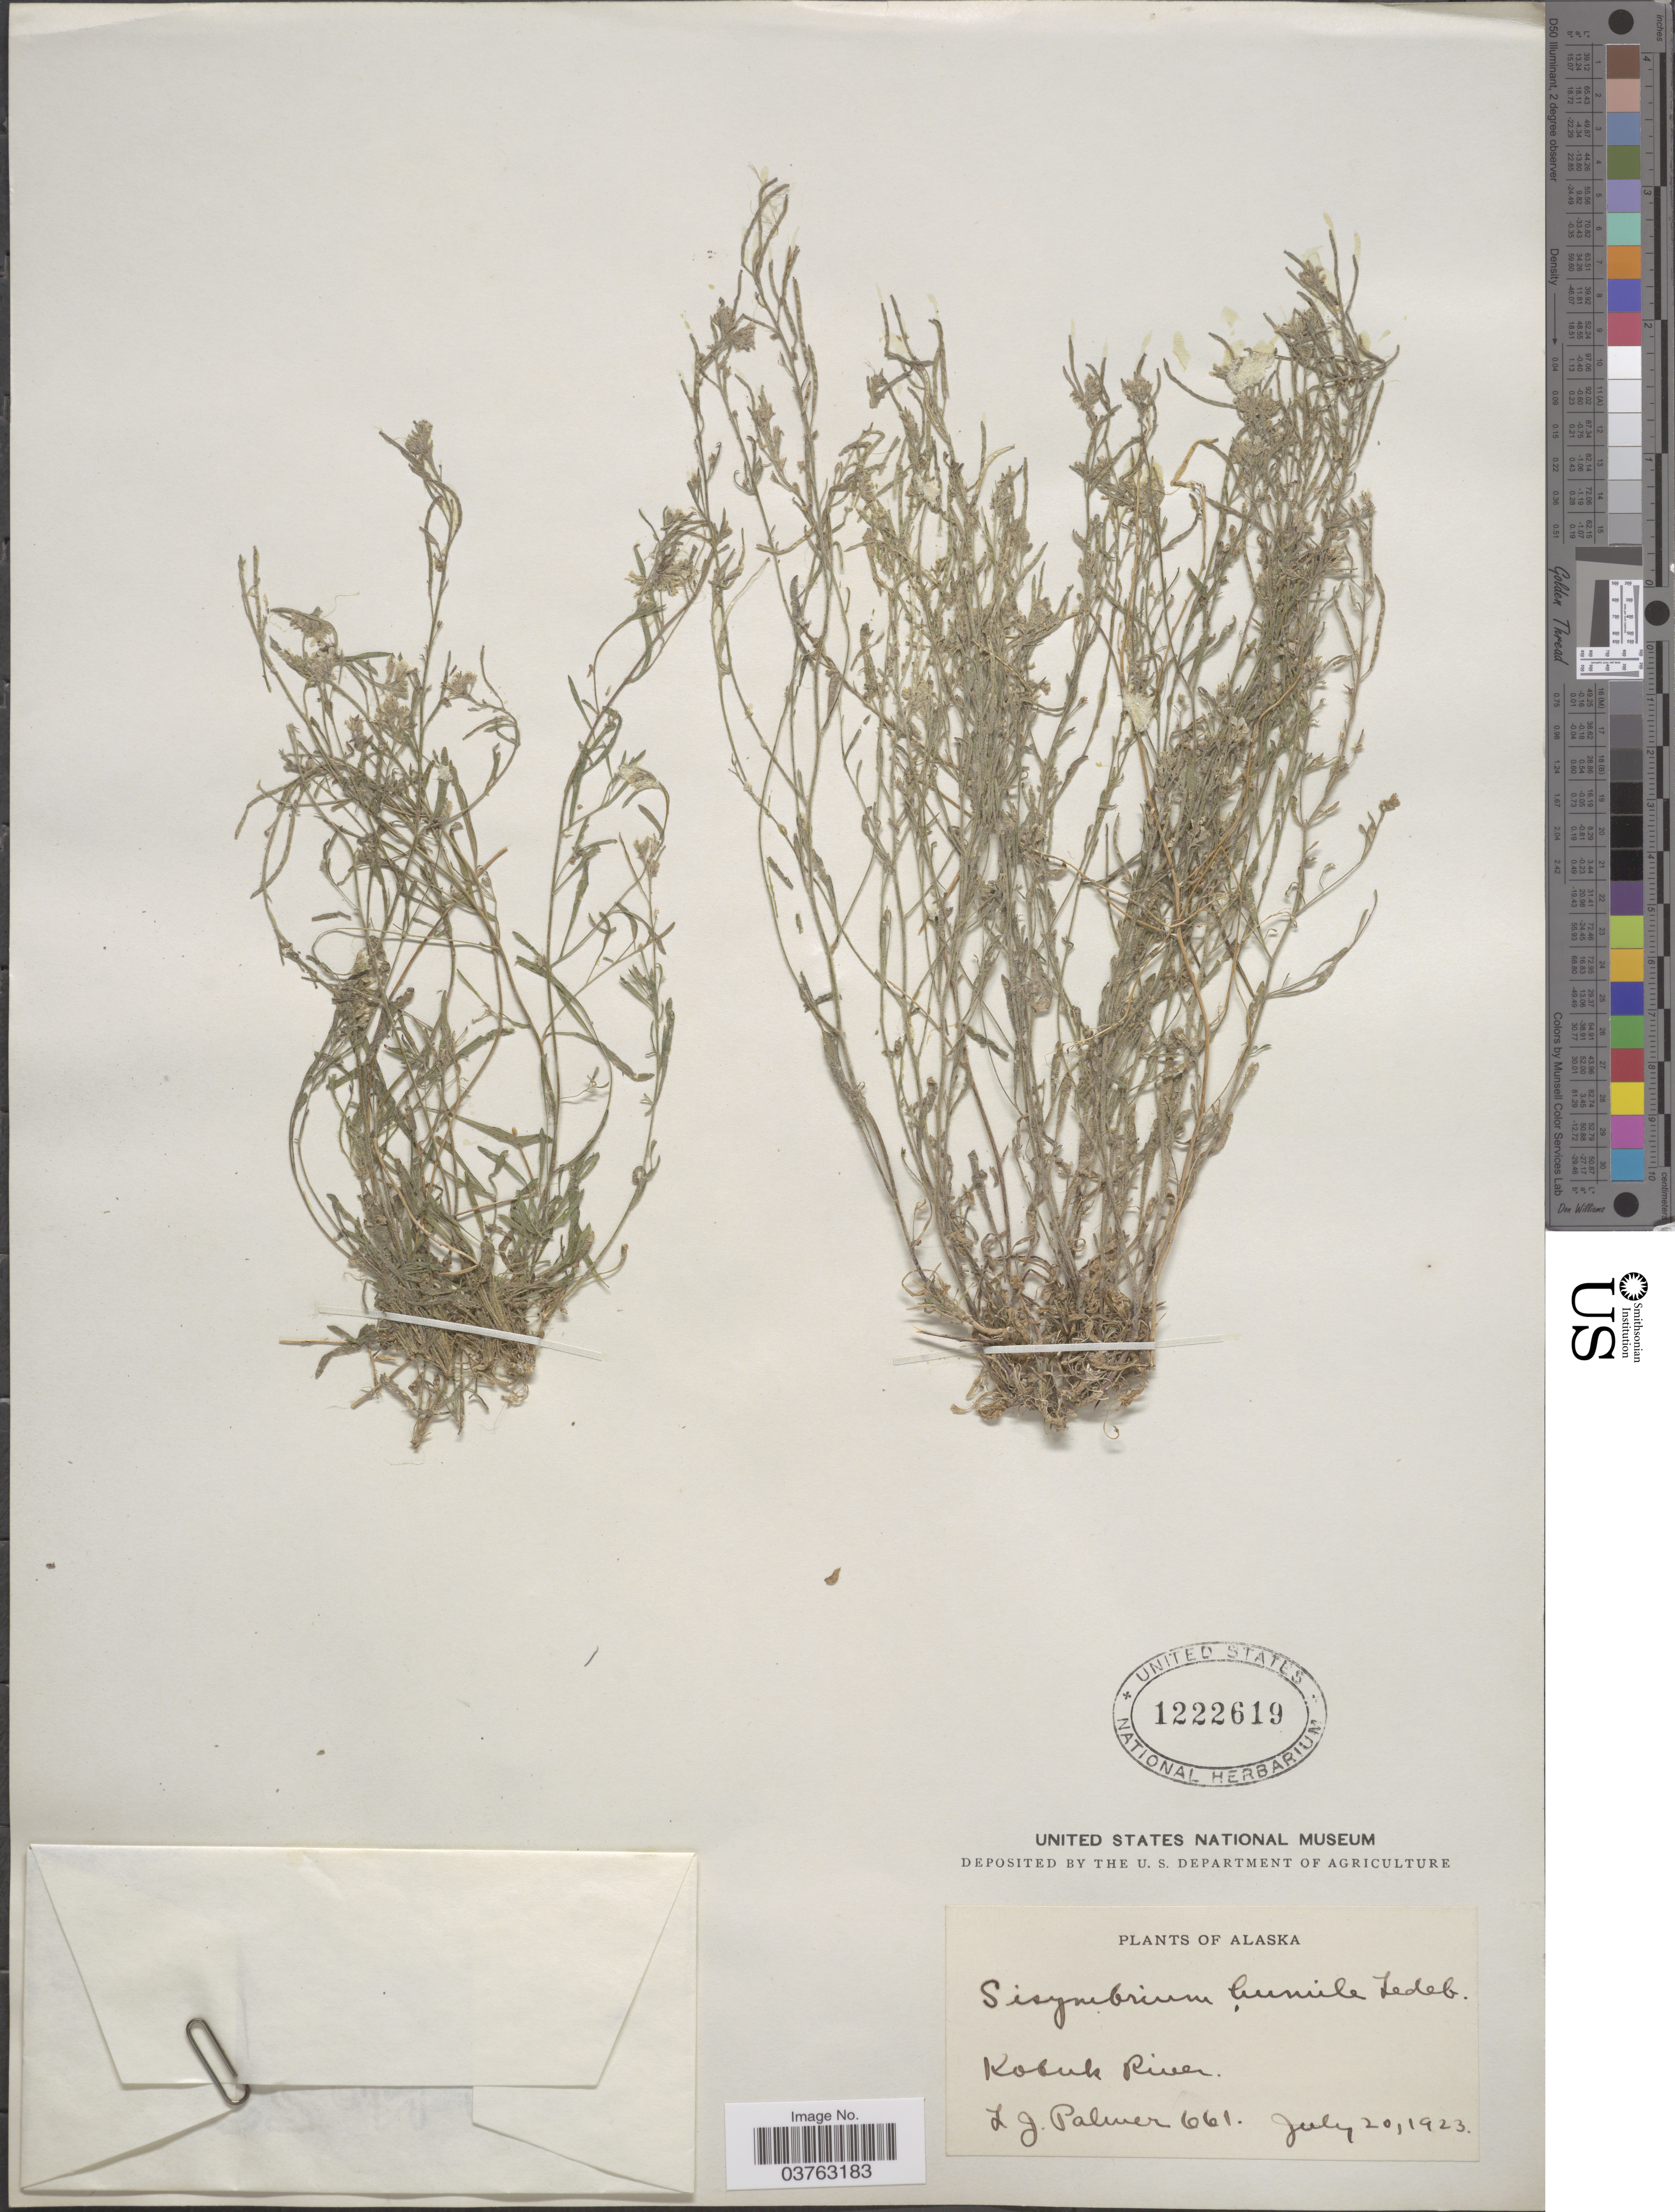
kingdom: Plantae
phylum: Tracheophyta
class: Magnoliopsida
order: Brassicales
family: Brassicaceae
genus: Neotorularia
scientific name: Neotorularia humilis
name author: (C.A. Mey.) Hedge & J. Léonard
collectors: L. J. Palmer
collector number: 661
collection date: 1923-07-20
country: United States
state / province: Alaska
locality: Kobuk River.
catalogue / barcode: US 1222619